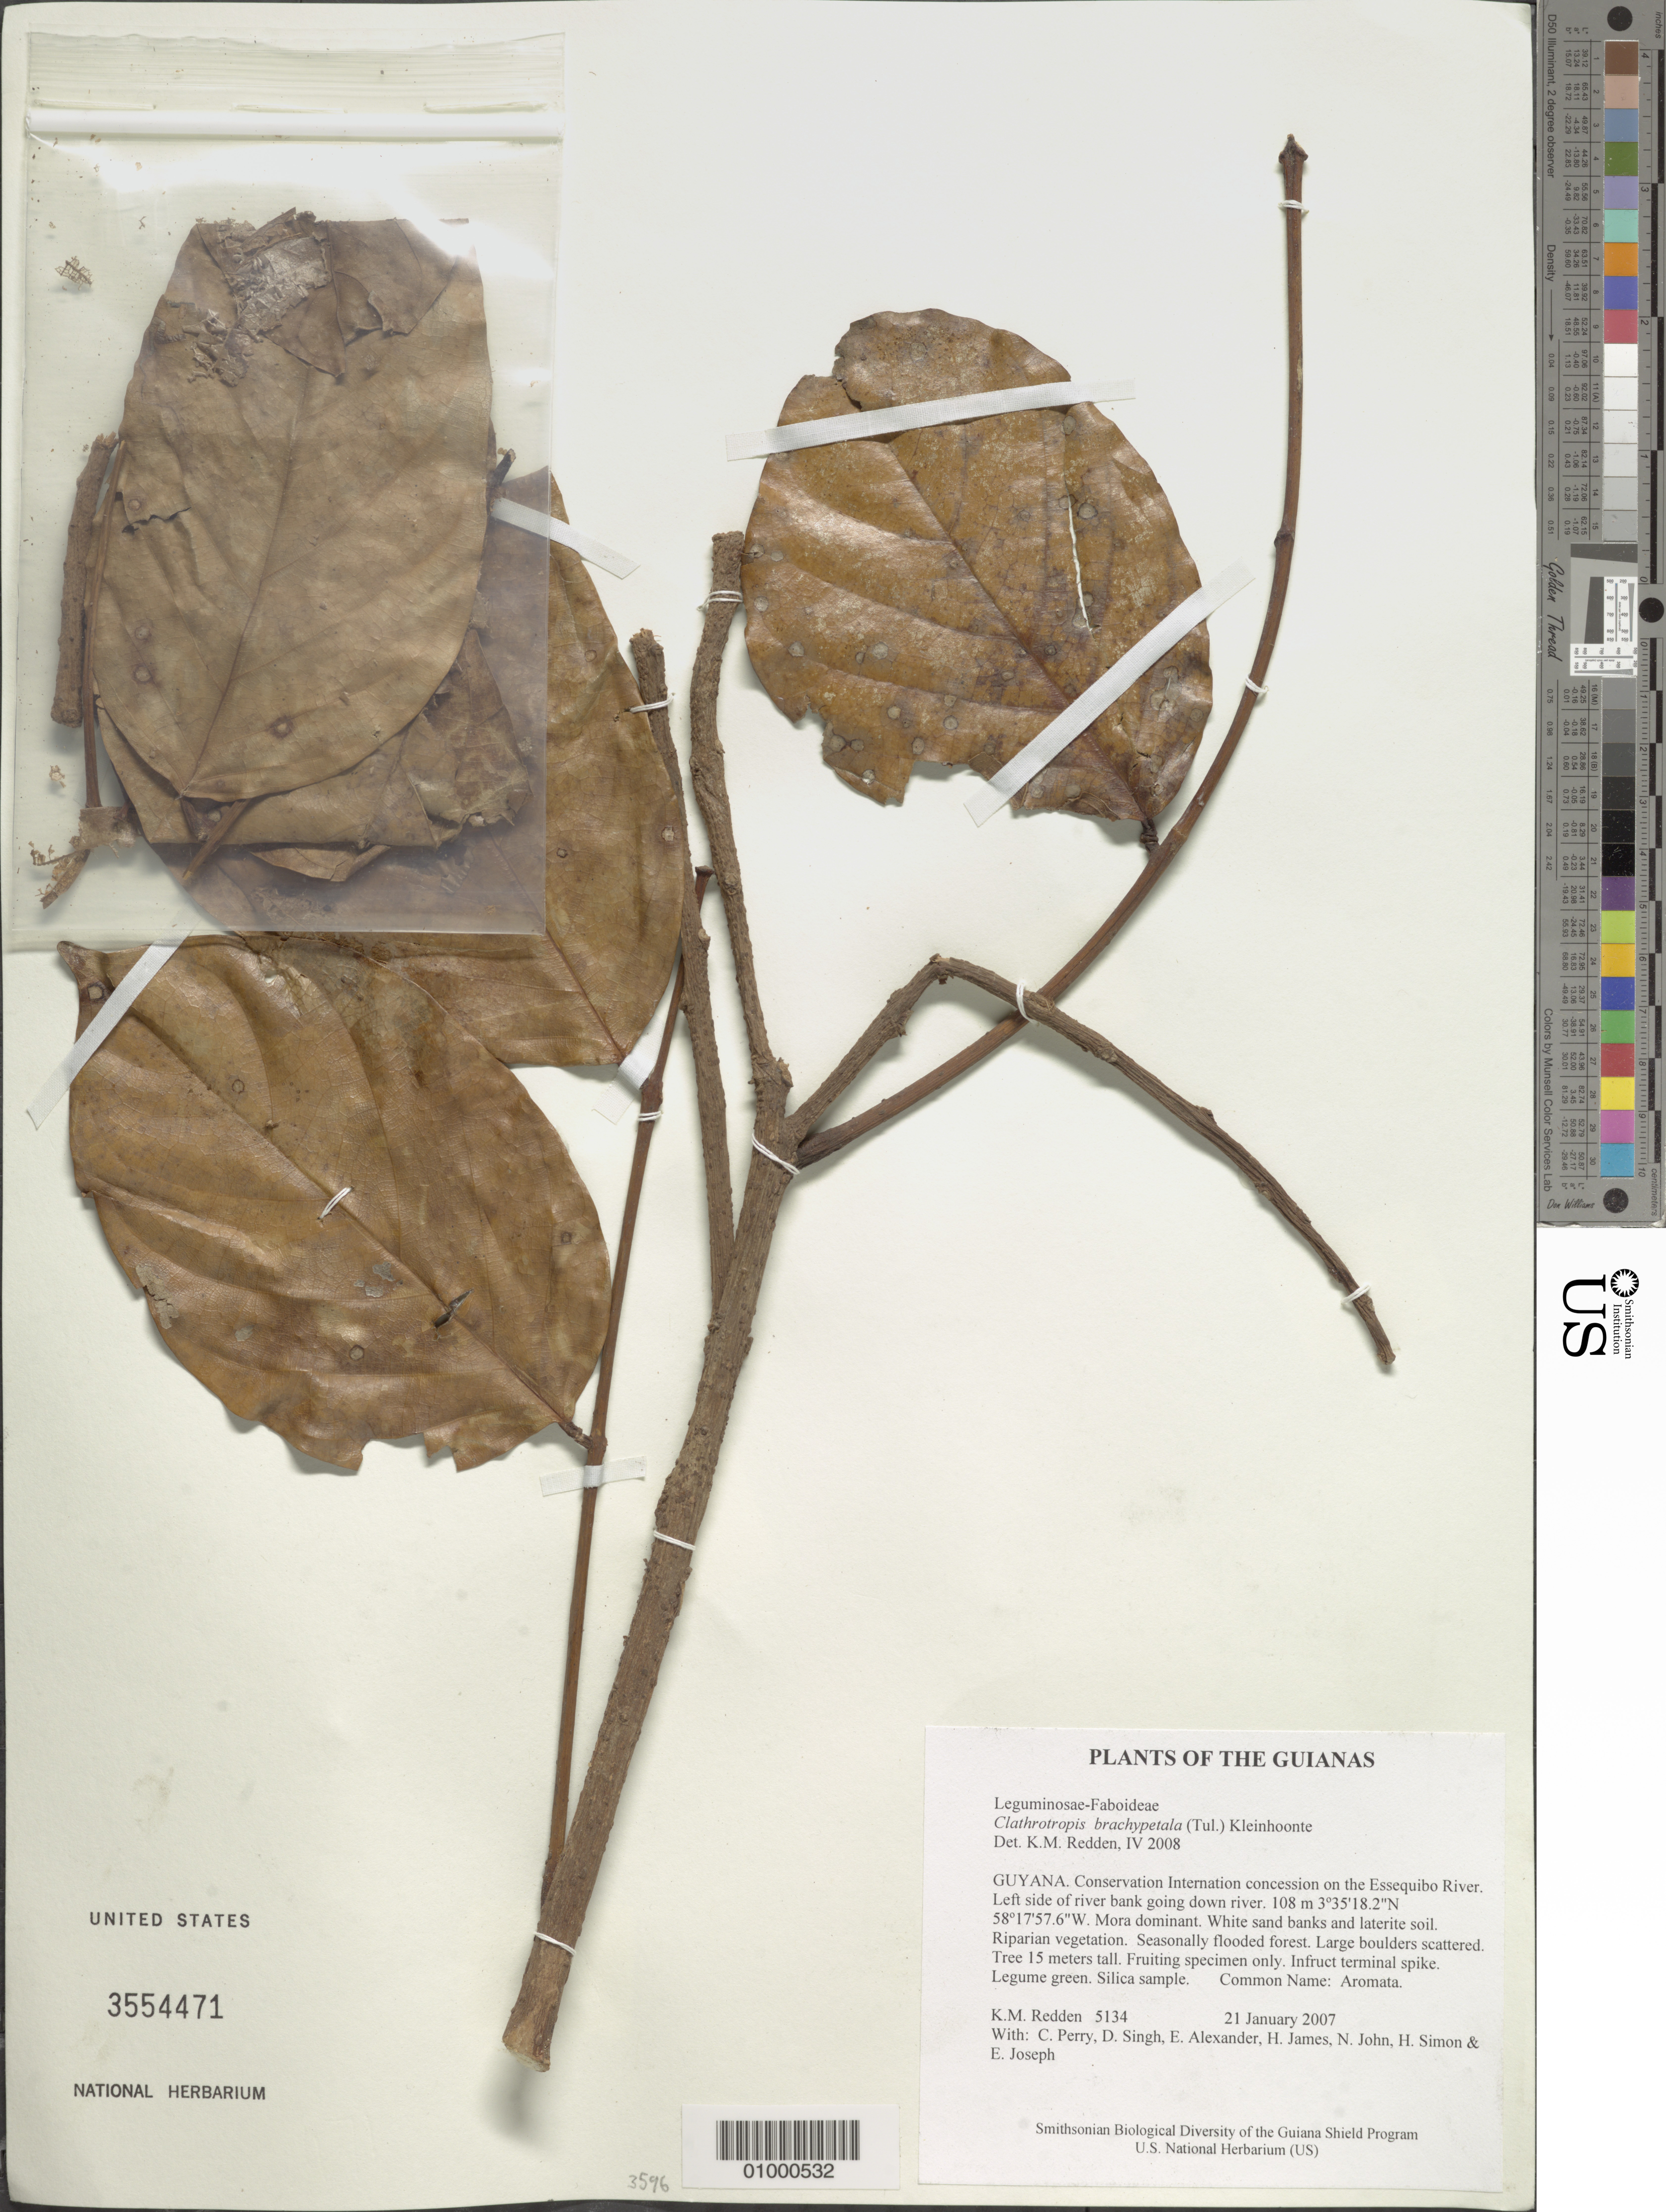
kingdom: Plantae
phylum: Tracheophyta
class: Magnoliopsida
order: Fabales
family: Fabaceae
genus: Clathrotropis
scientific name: Clathrotropis brachypetala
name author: (Tul.) Kleinh.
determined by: Redden, K. M.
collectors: K. M. Redden, C. Perry, D. Singh, E. Alexander, H. James, N. John, H. Simon & E. Joseph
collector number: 5134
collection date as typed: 21 January 2007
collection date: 2007-01-21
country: Guyana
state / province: U. Takutu-U. Essequibo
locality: Conservation International concession on the Essequibo River. Left side of river bank going down river.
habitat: Mora dominant. White sand banks and laterite soil. Riparian vegetation. Seasonally flooded forest. Large boulders scattered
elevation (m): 108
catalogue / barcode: US 3554471